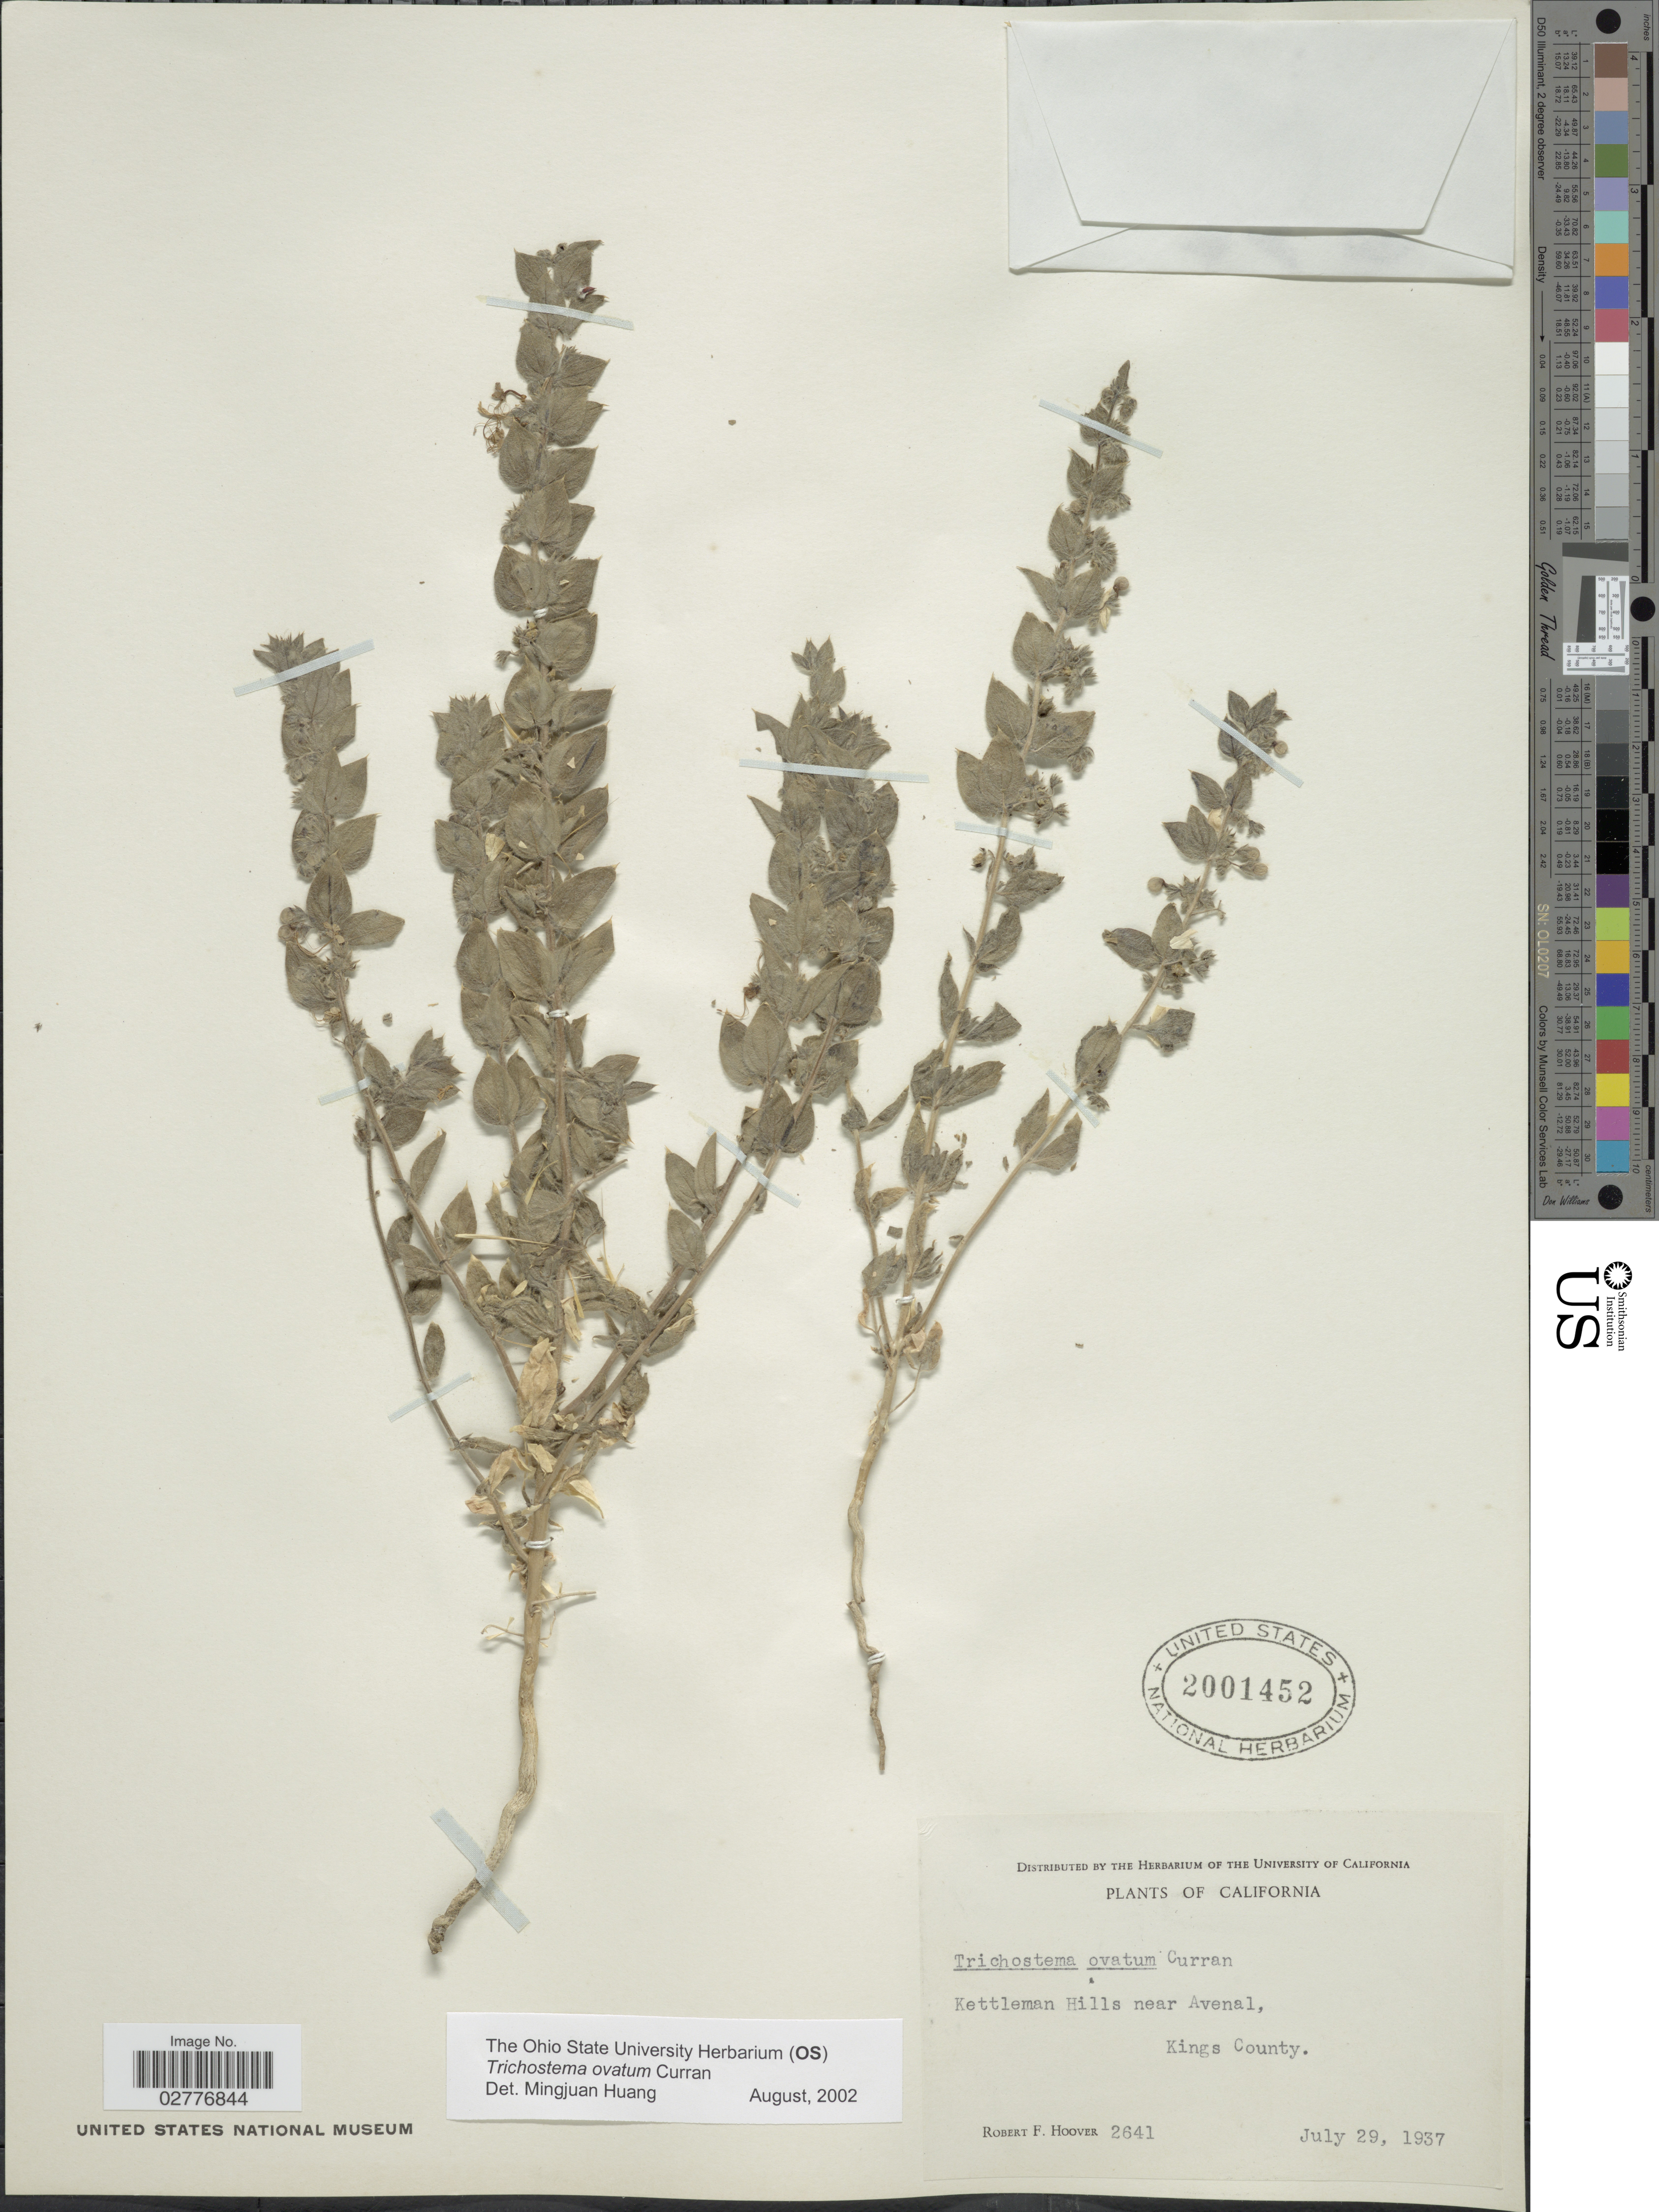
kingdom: Plantae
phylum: Tracheophyta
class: Magnoliopsida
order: Lamiales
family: Lamiaceae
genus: Trichostema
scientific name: Trichostema ovatum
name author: Curran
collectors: R. F. Hoover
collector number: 2641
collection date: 1937-07-29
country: United States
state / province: California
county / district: Kings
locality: Kettleman Hills near Avenal, Kings County.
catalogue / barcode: US 2001452